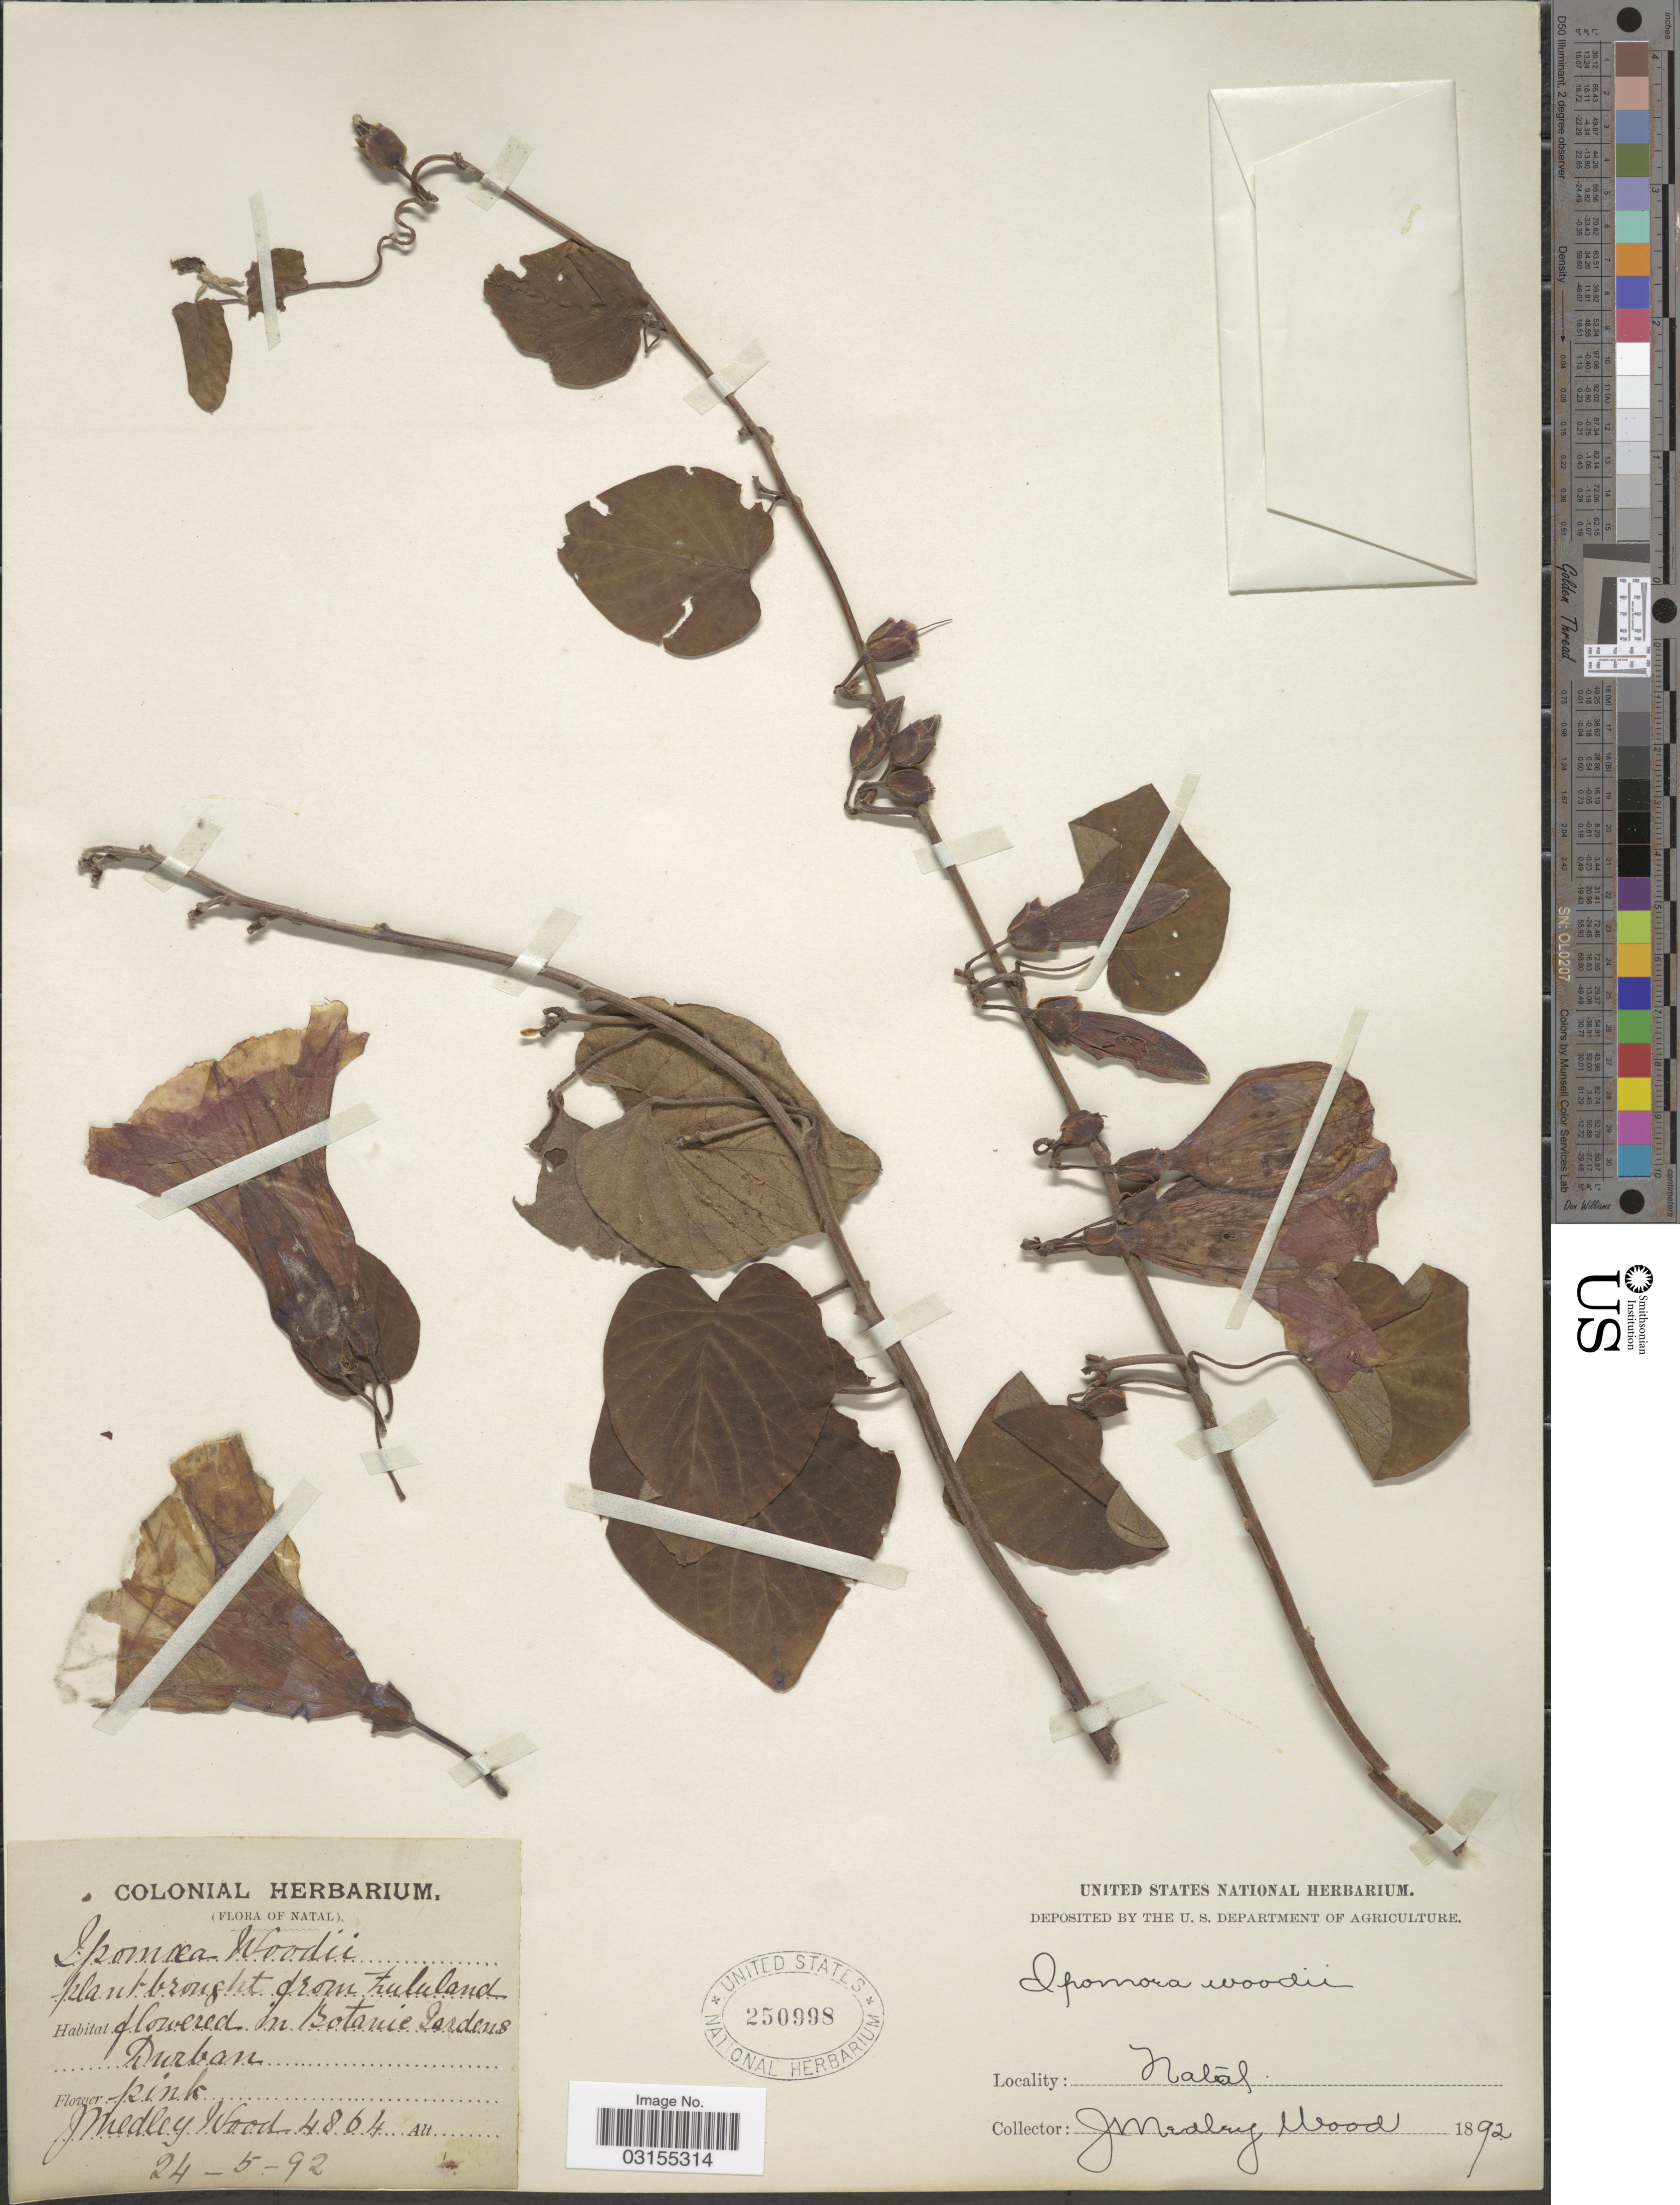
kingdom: Plantae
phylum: Tracheophyta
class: Magnoliopsida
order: Solanales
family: Convolvulaceae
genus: Ipomoea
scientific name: Ipomoea woodii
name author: N.E. Br.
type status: Isosyntype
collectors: J. Medley Wood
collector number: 4864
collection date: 1892-05-24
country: South Africa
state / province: KwaZulu-Natal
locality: Natal. Flowered in Botanic Gardens Durban.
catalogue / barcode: US 250998